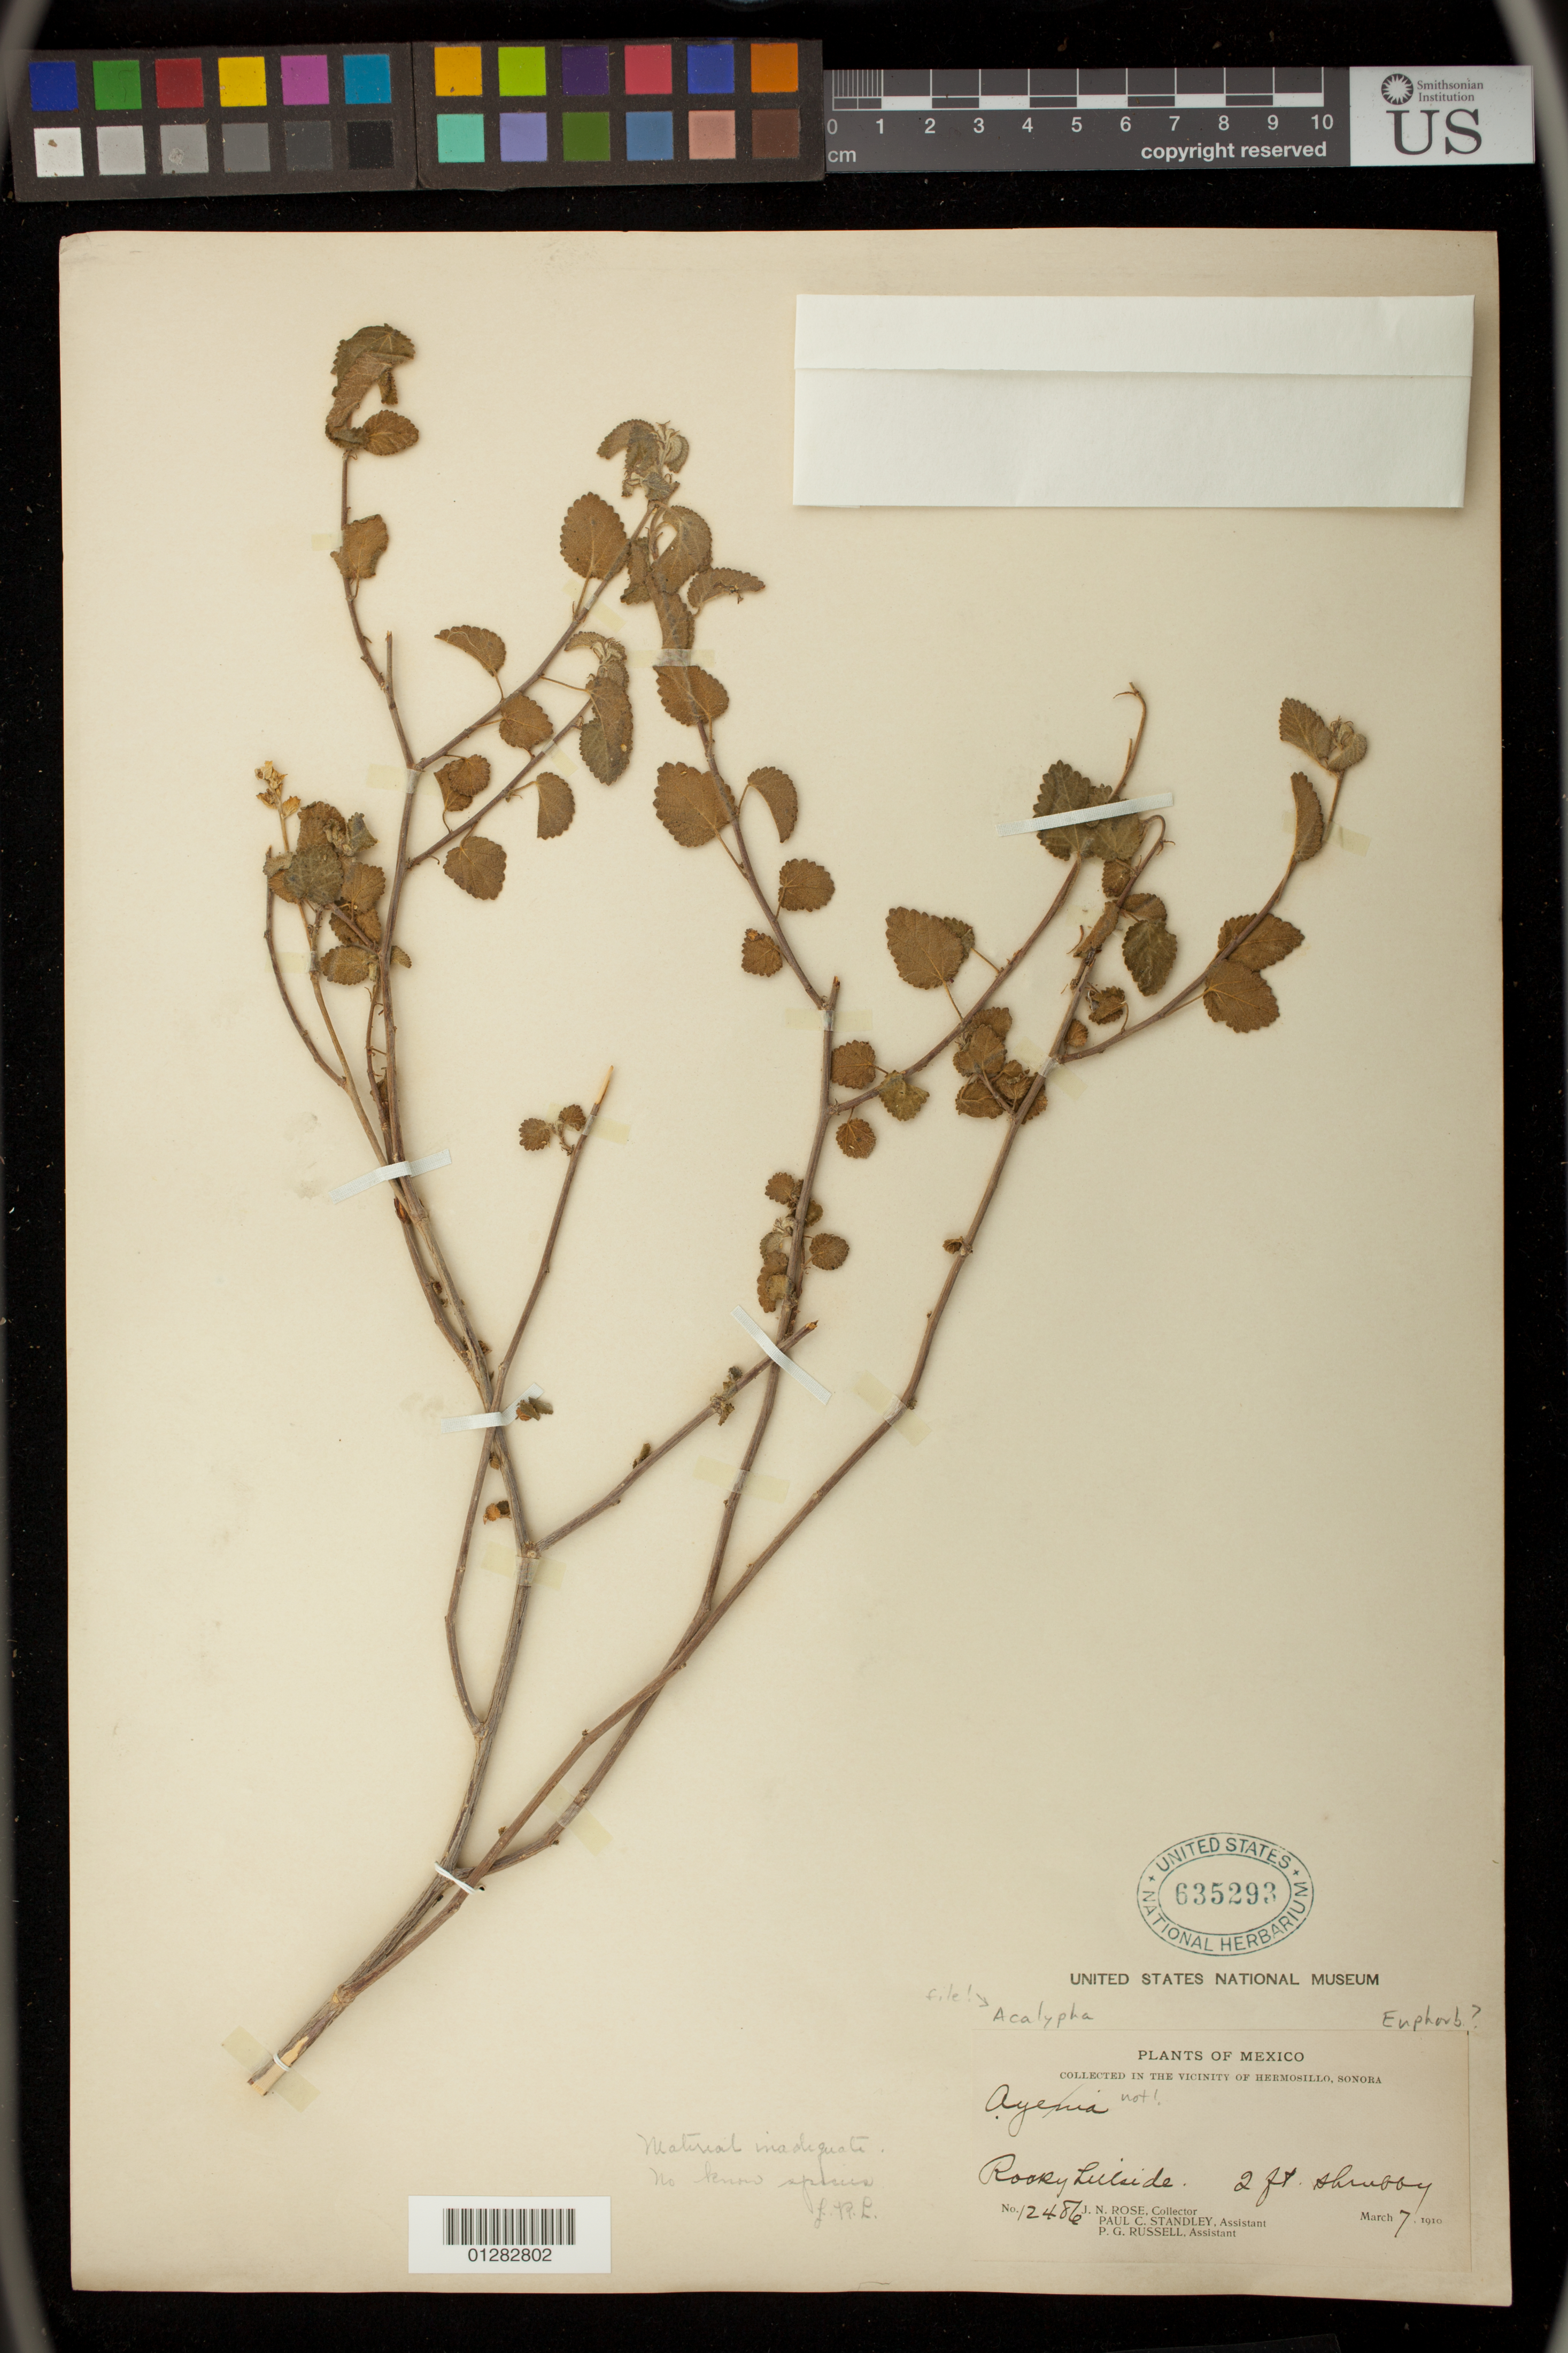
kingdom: Plantae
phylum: Tracheophyta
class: Magnoliopsida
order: Malpighiales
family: Euphorbiaceae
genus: Acalypha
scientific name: Acalypha sp.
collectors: J. N. Rose, P. C. Standley & P. G. Russell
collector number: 12486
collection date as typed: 7 Mar 1910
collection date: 1910-03-07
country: Mexico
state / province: Sonora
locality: Vicinity of Hermosillo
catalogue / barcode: US 635293